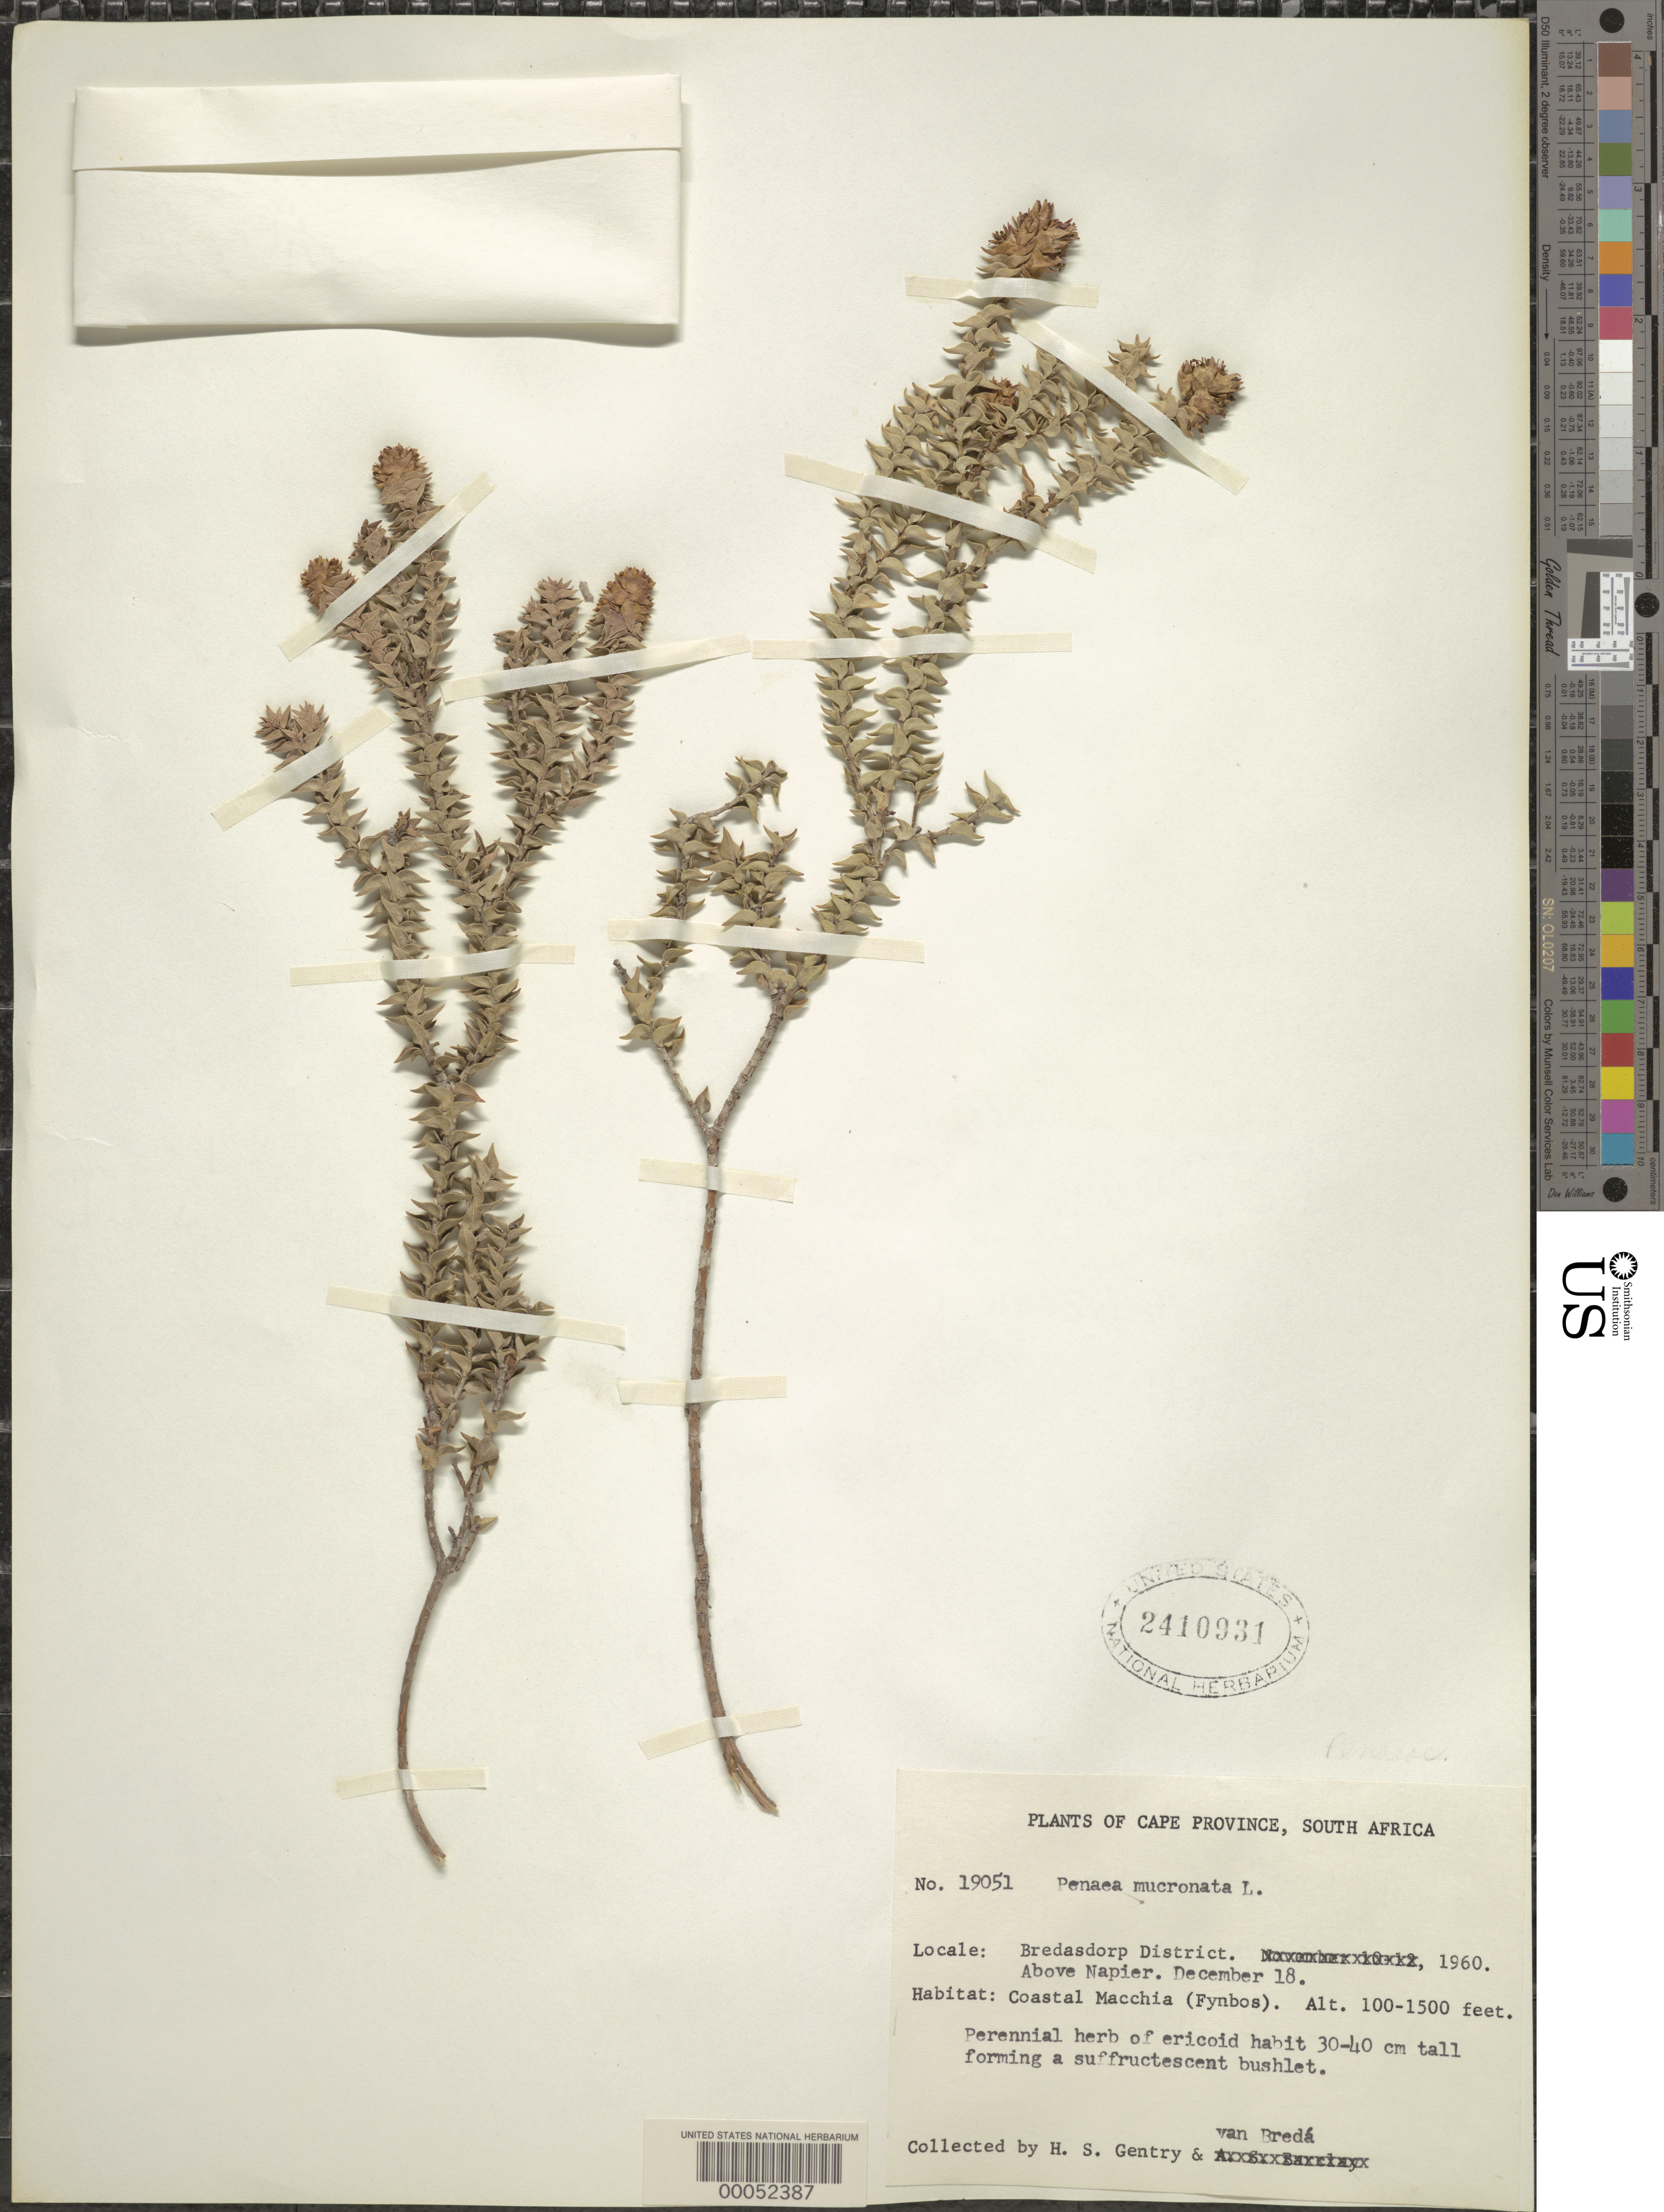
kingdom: Plantae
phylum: Tracheophyta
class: Magnoliopsida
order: Myrtales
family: Penaeaceae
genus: Penaea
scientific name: Penaea mucronata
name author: L.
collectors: H. S. Gentry & P. Van Breda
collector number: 19051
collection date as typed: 18 Dec 1960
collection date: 1960-12-18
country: South Africa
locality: Above napier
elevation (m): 30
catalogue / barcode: US 2410931